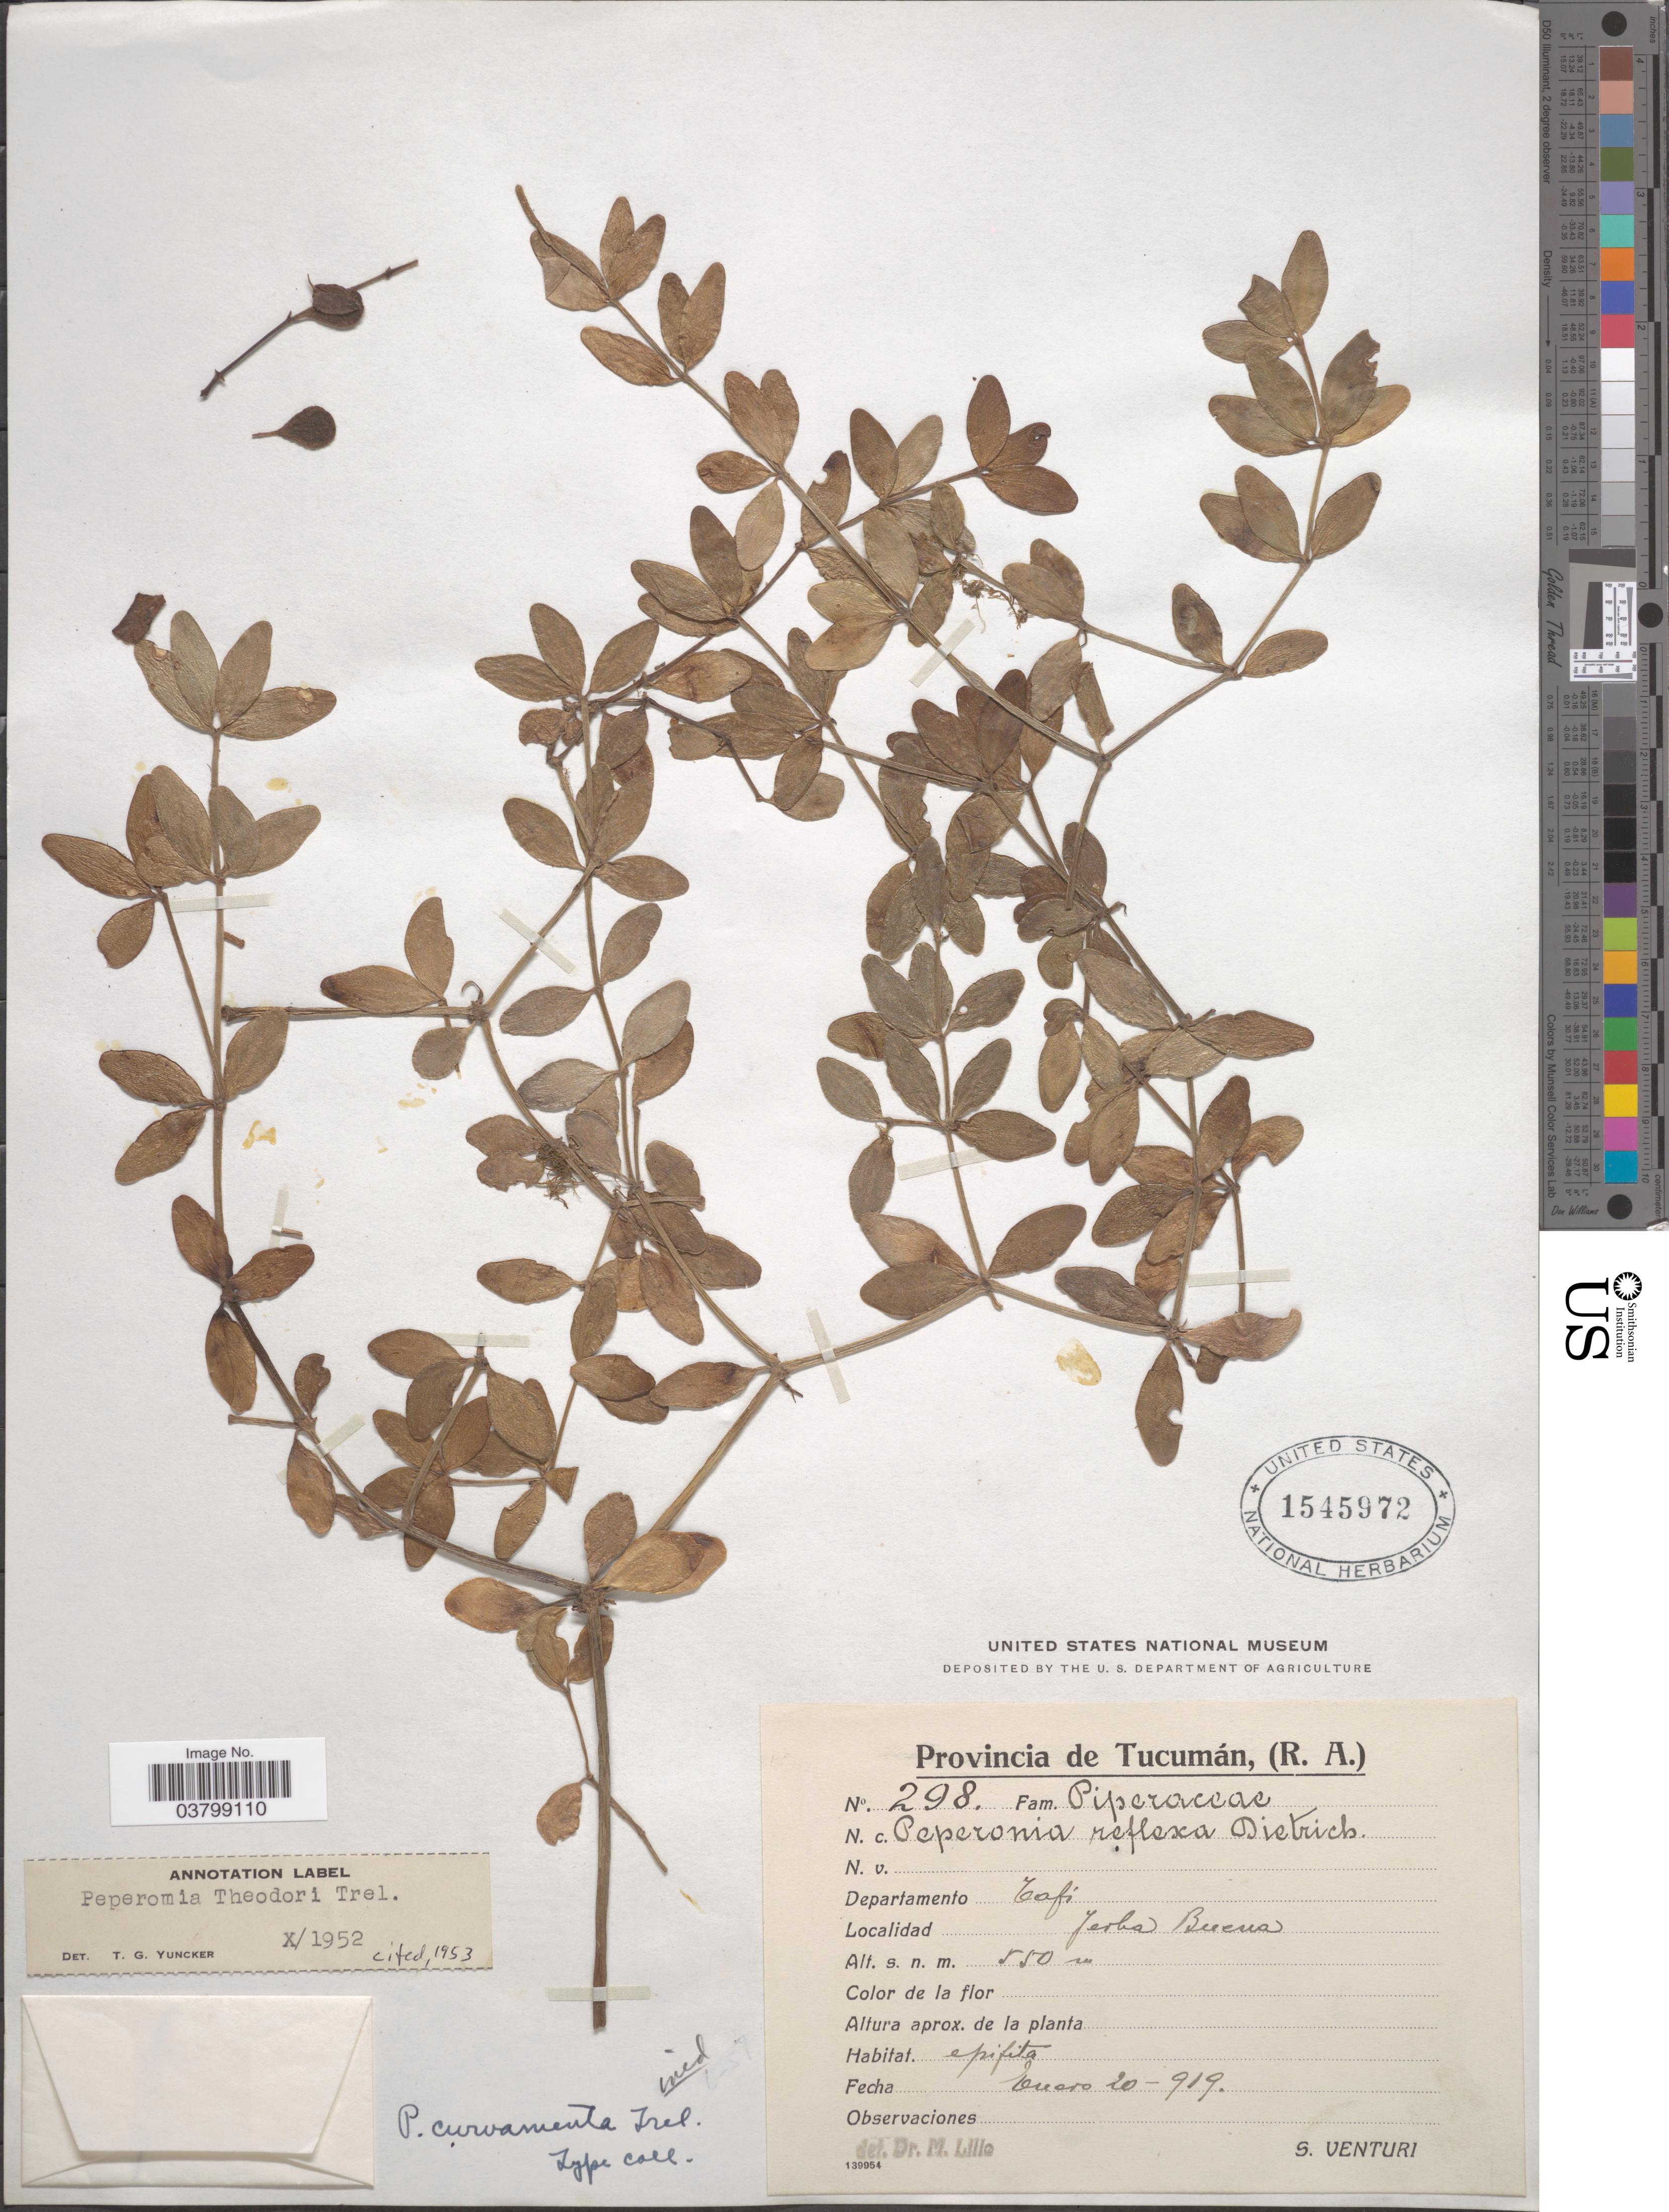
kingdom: Plantae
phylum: Tracheophyta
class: Magnoliopsida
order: Piperales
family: Piperaceae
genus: Peperomia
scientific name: Peperomia sp.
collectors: S. Venturi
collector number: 298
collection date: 1919-01-20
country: Argentina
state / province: Tucuman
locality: Departamento Tafi. Jerba Buena.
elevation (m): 550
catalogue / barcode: US 1545972